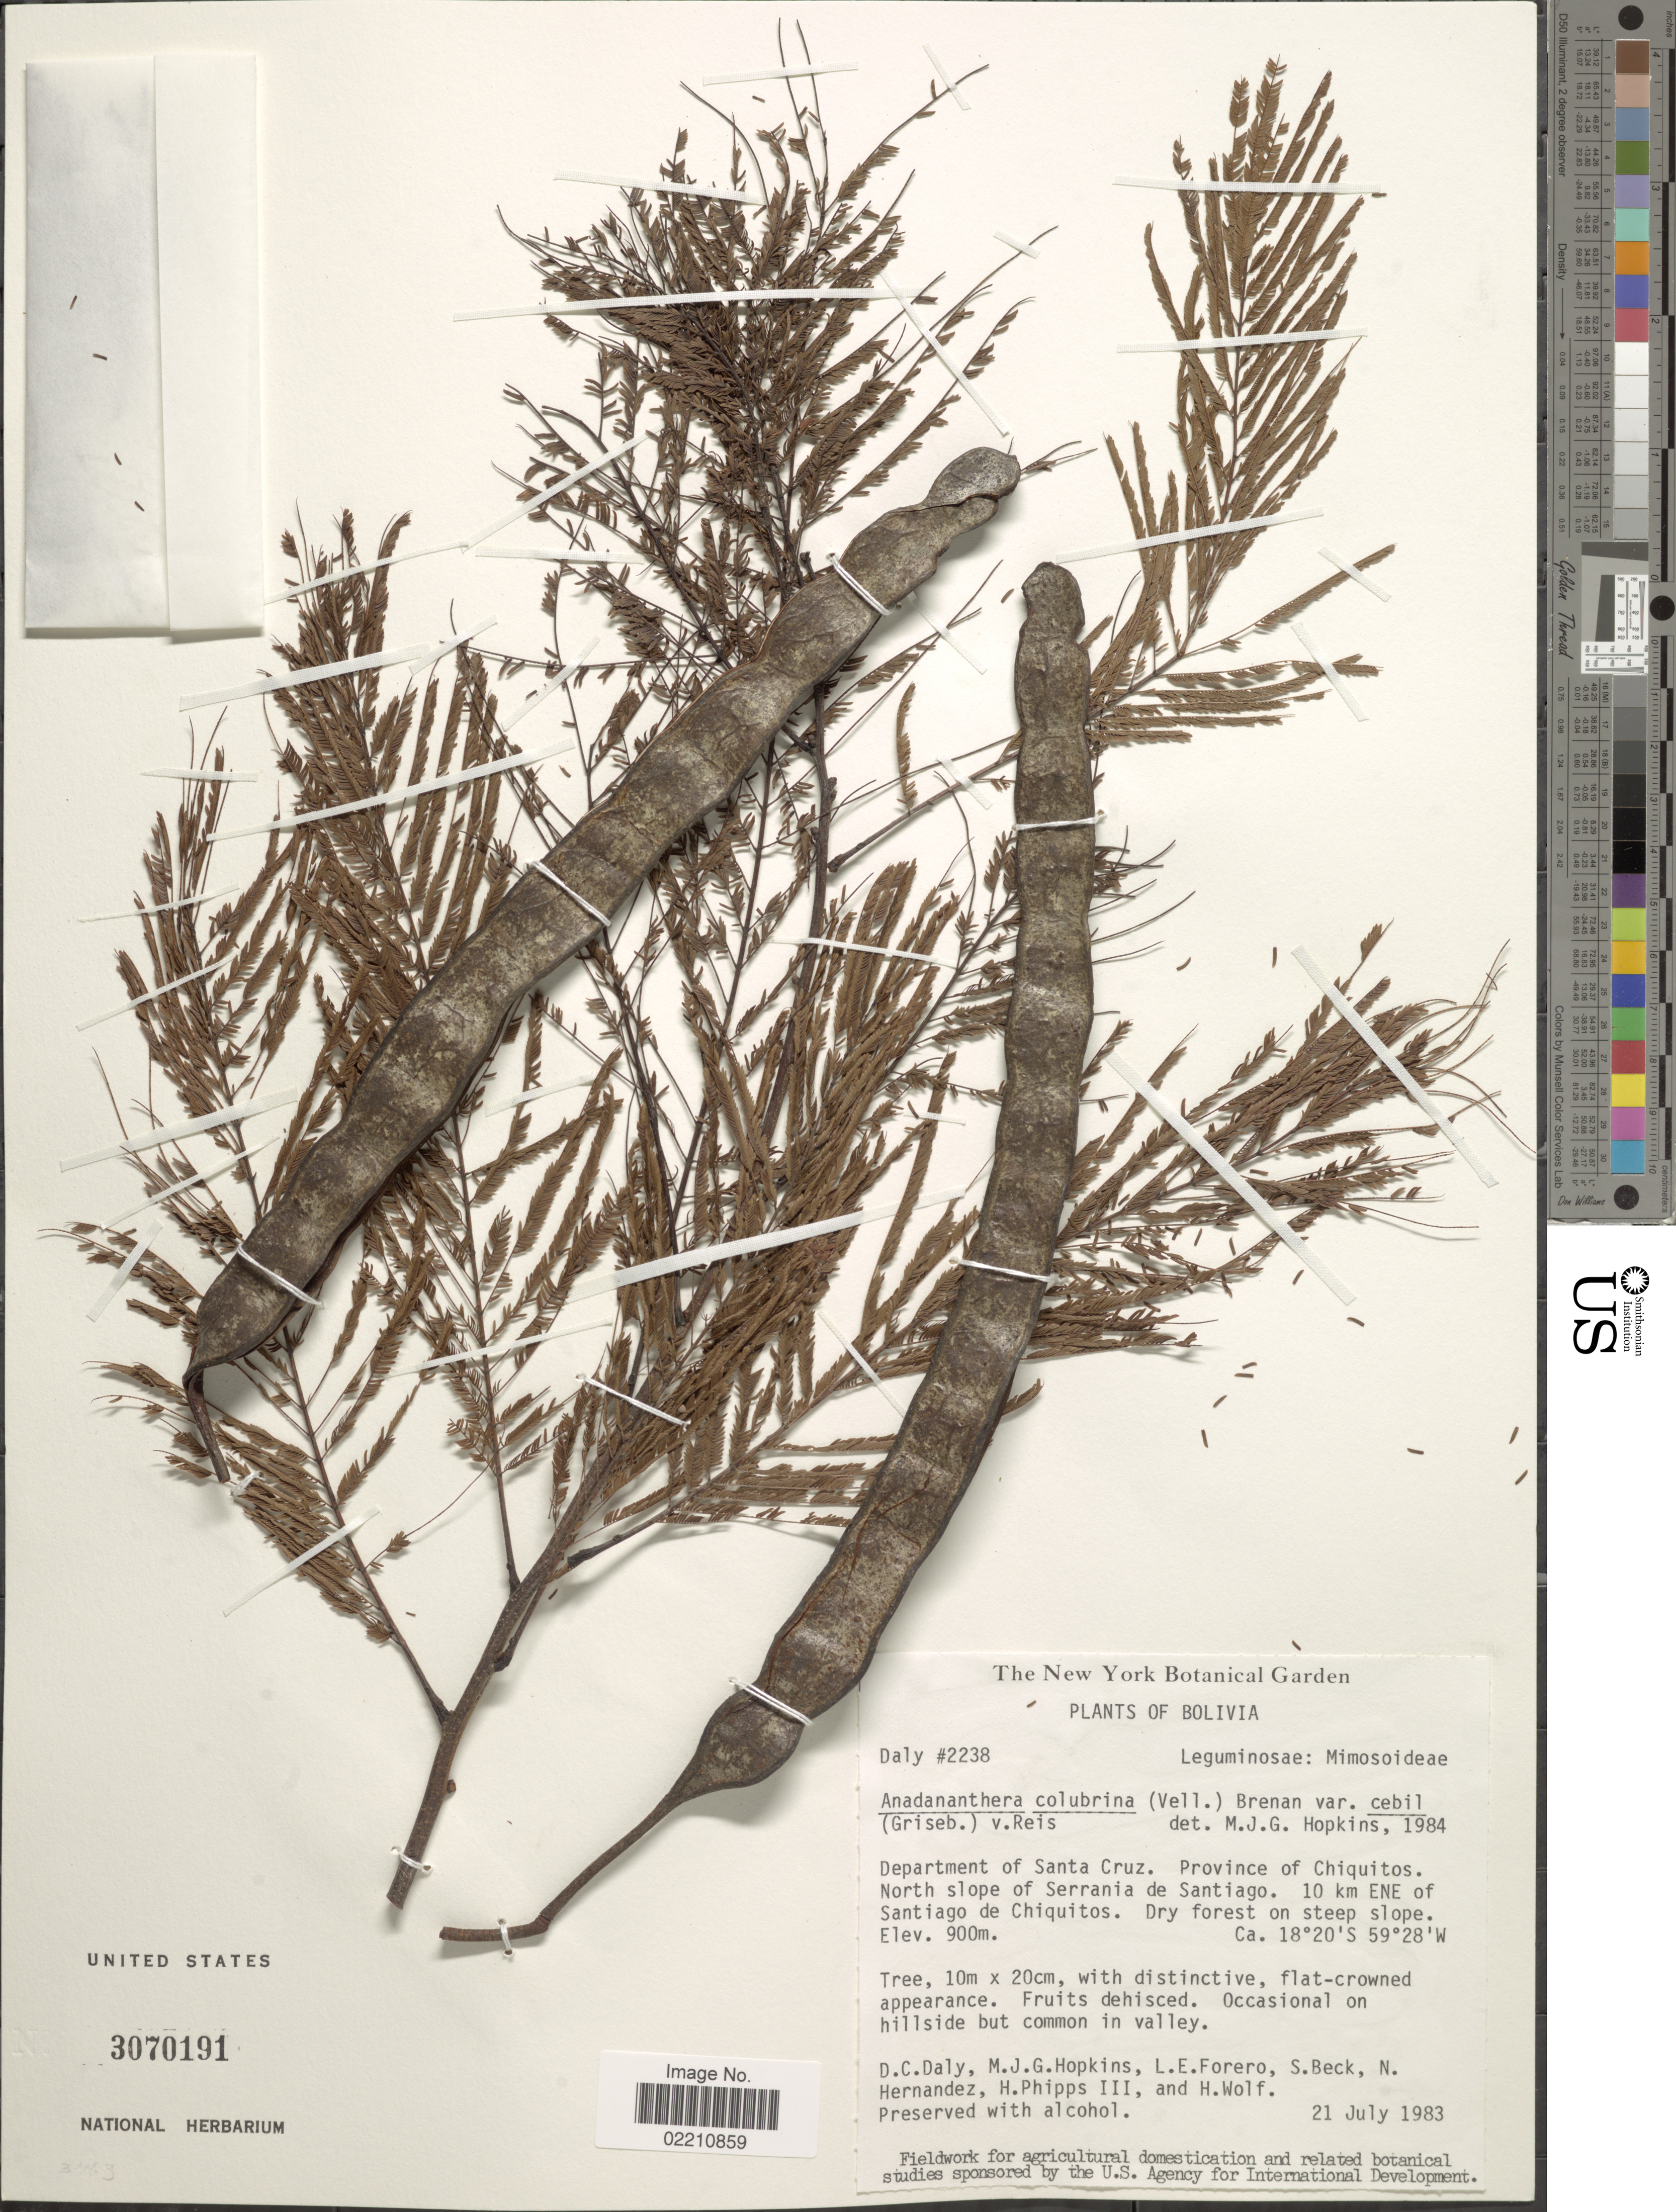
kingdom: Plantae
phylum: Tracheophyta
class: Magnoliopsida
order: Fabales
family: Fabaceae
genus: Anadenanthera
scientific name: Anadenanthera colubrina var. cebil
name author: (Vell.) Brenan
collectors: D. C. Daly, M. J. G. Hopkins, L. Forero, S. G. Beck & et al.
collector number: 2238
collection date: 1983-07-21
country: Bolivia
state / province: Santa Cruz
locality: Province of Chiquitos, north slope of Serrania de Santiago, 10 km ENE of Santiago de Chiquitos, dry forest on steep slope, occasional on hillside but common in valley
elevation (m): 900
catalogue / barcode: US 3070191